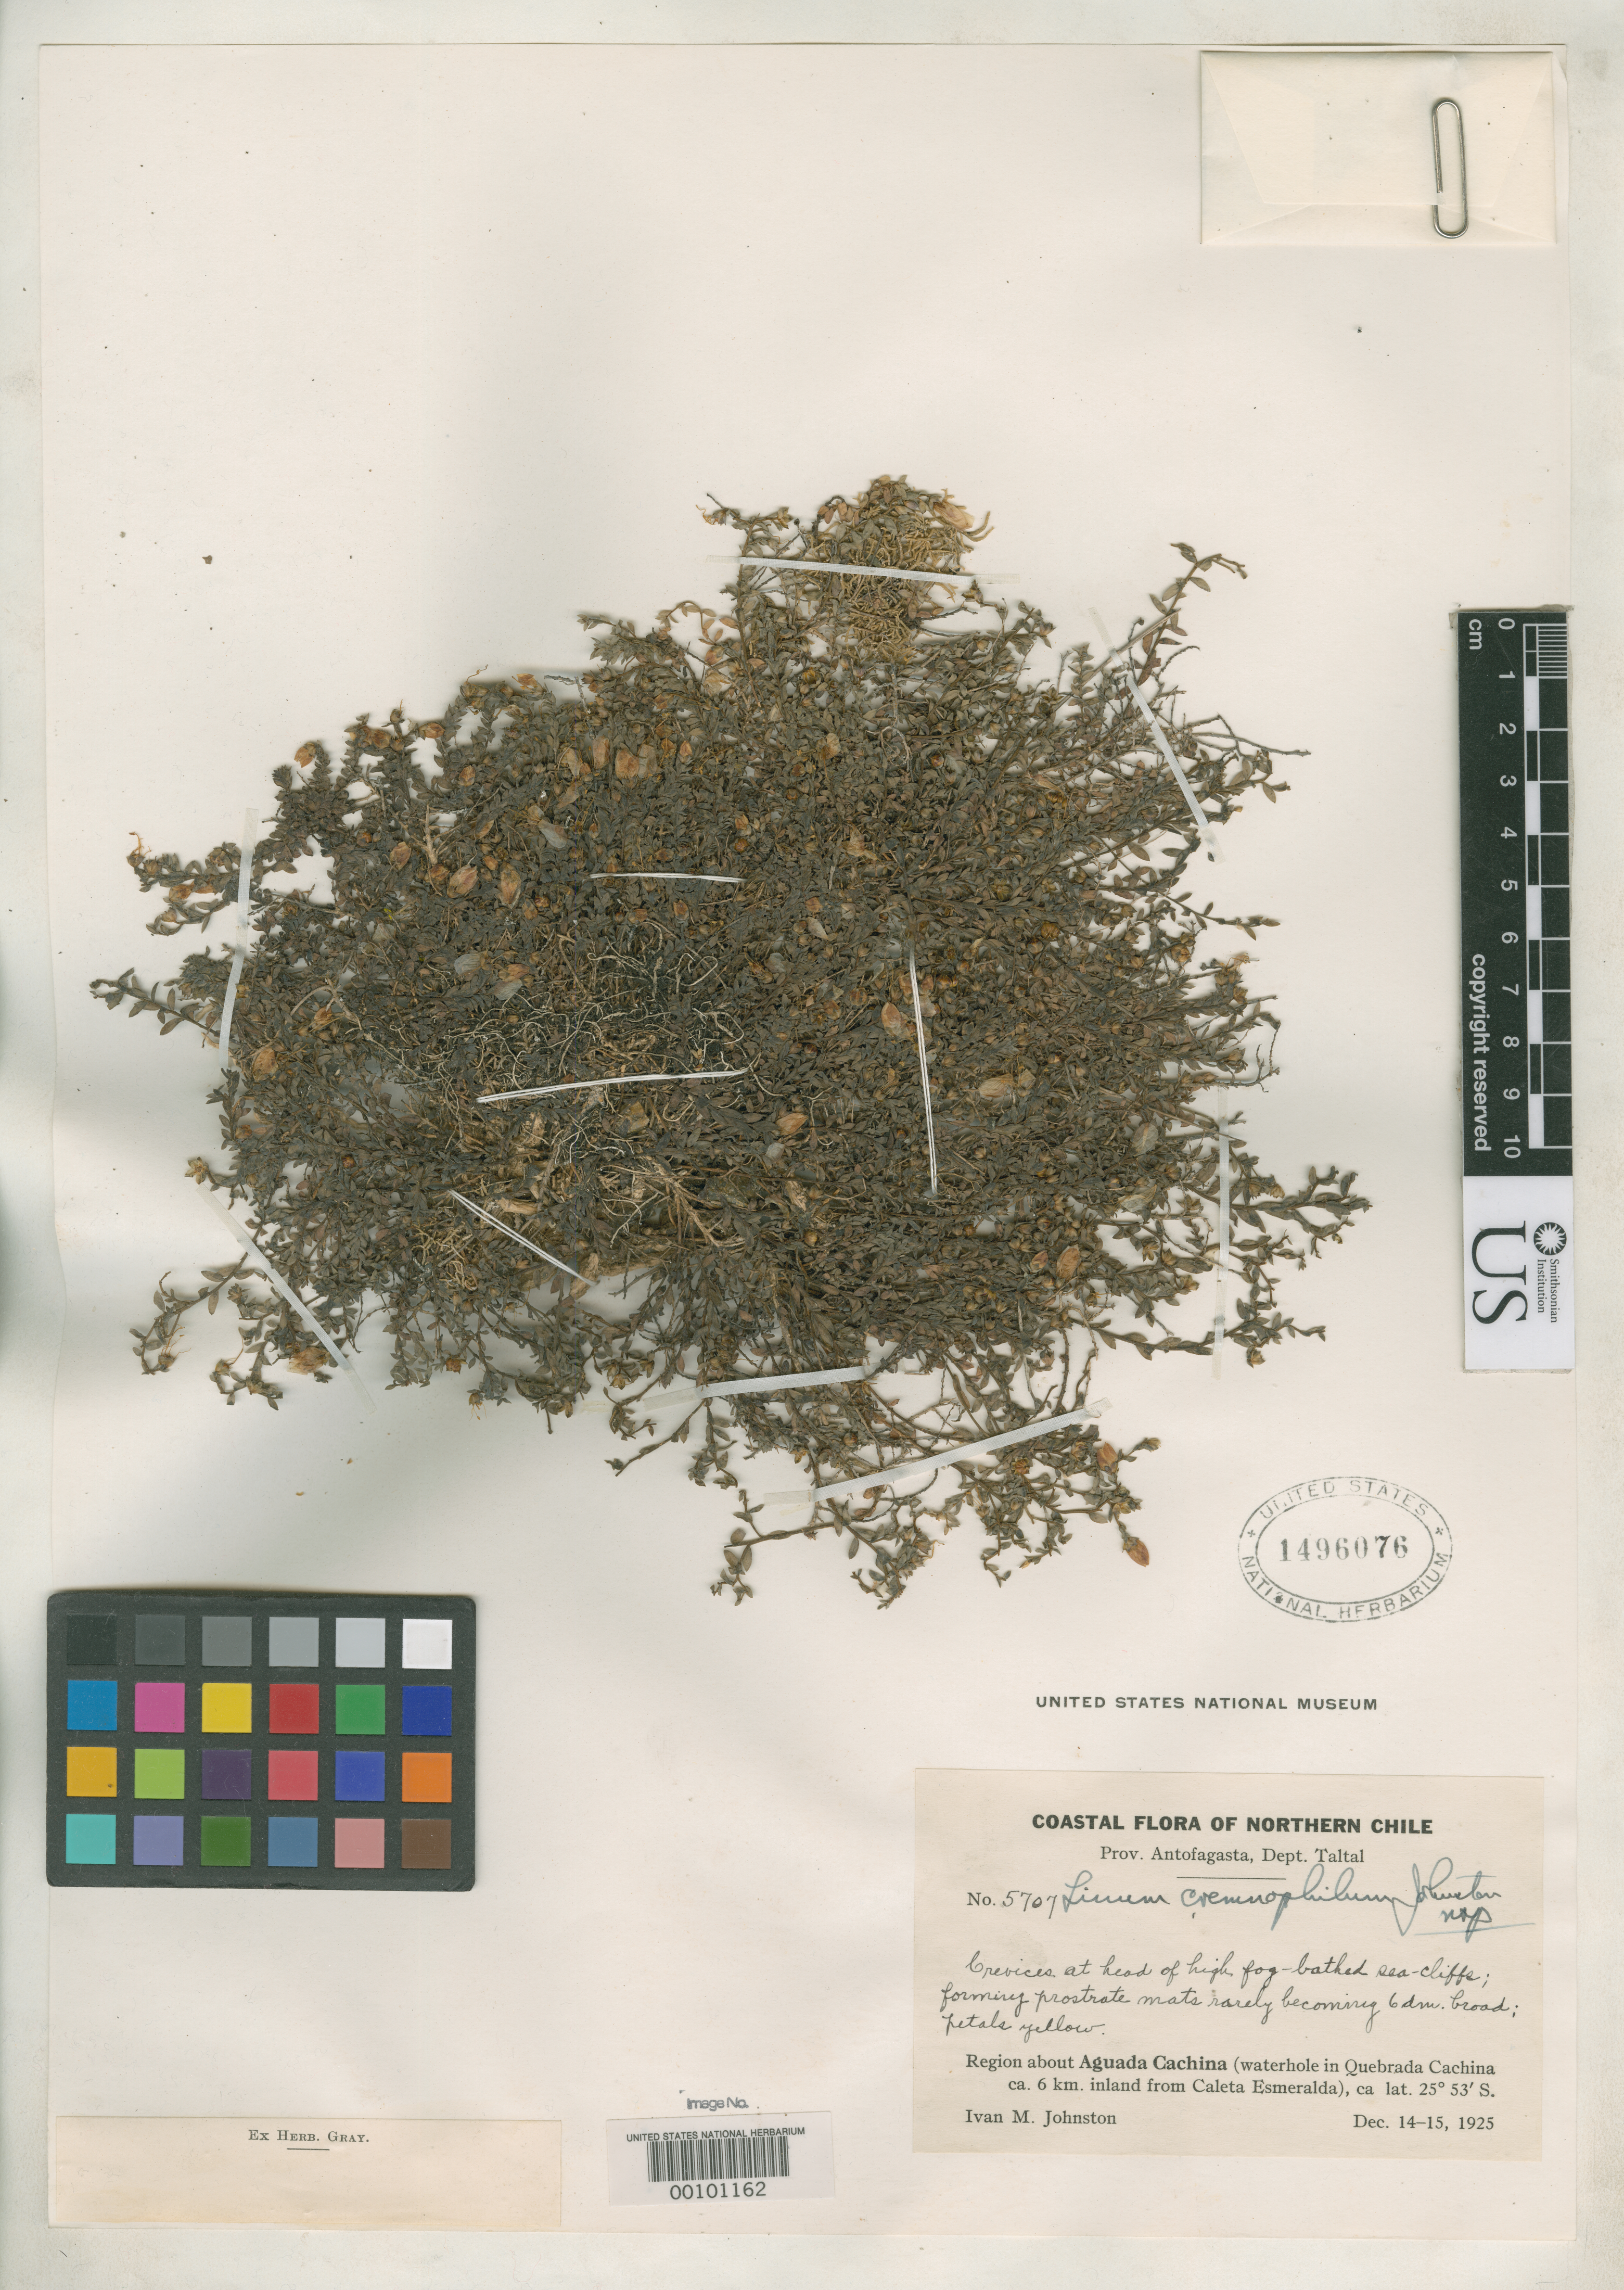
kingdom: Plantae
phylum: Tracheophyta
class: Magnoliopsida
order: Malpighiales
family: Linaceae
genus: Linum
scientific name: Linum cremnophilum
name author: I.M. Johnst.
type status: Isotype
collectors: I.M. Johnston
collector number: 5707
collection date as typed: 14 Dec 1925 to 15 Dec 1925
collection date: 1925-12-14/1925-12-15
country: Chile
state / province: Antofagasta (II)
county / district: Taltal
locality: Aguada Cachina.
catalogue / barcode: US 1496076